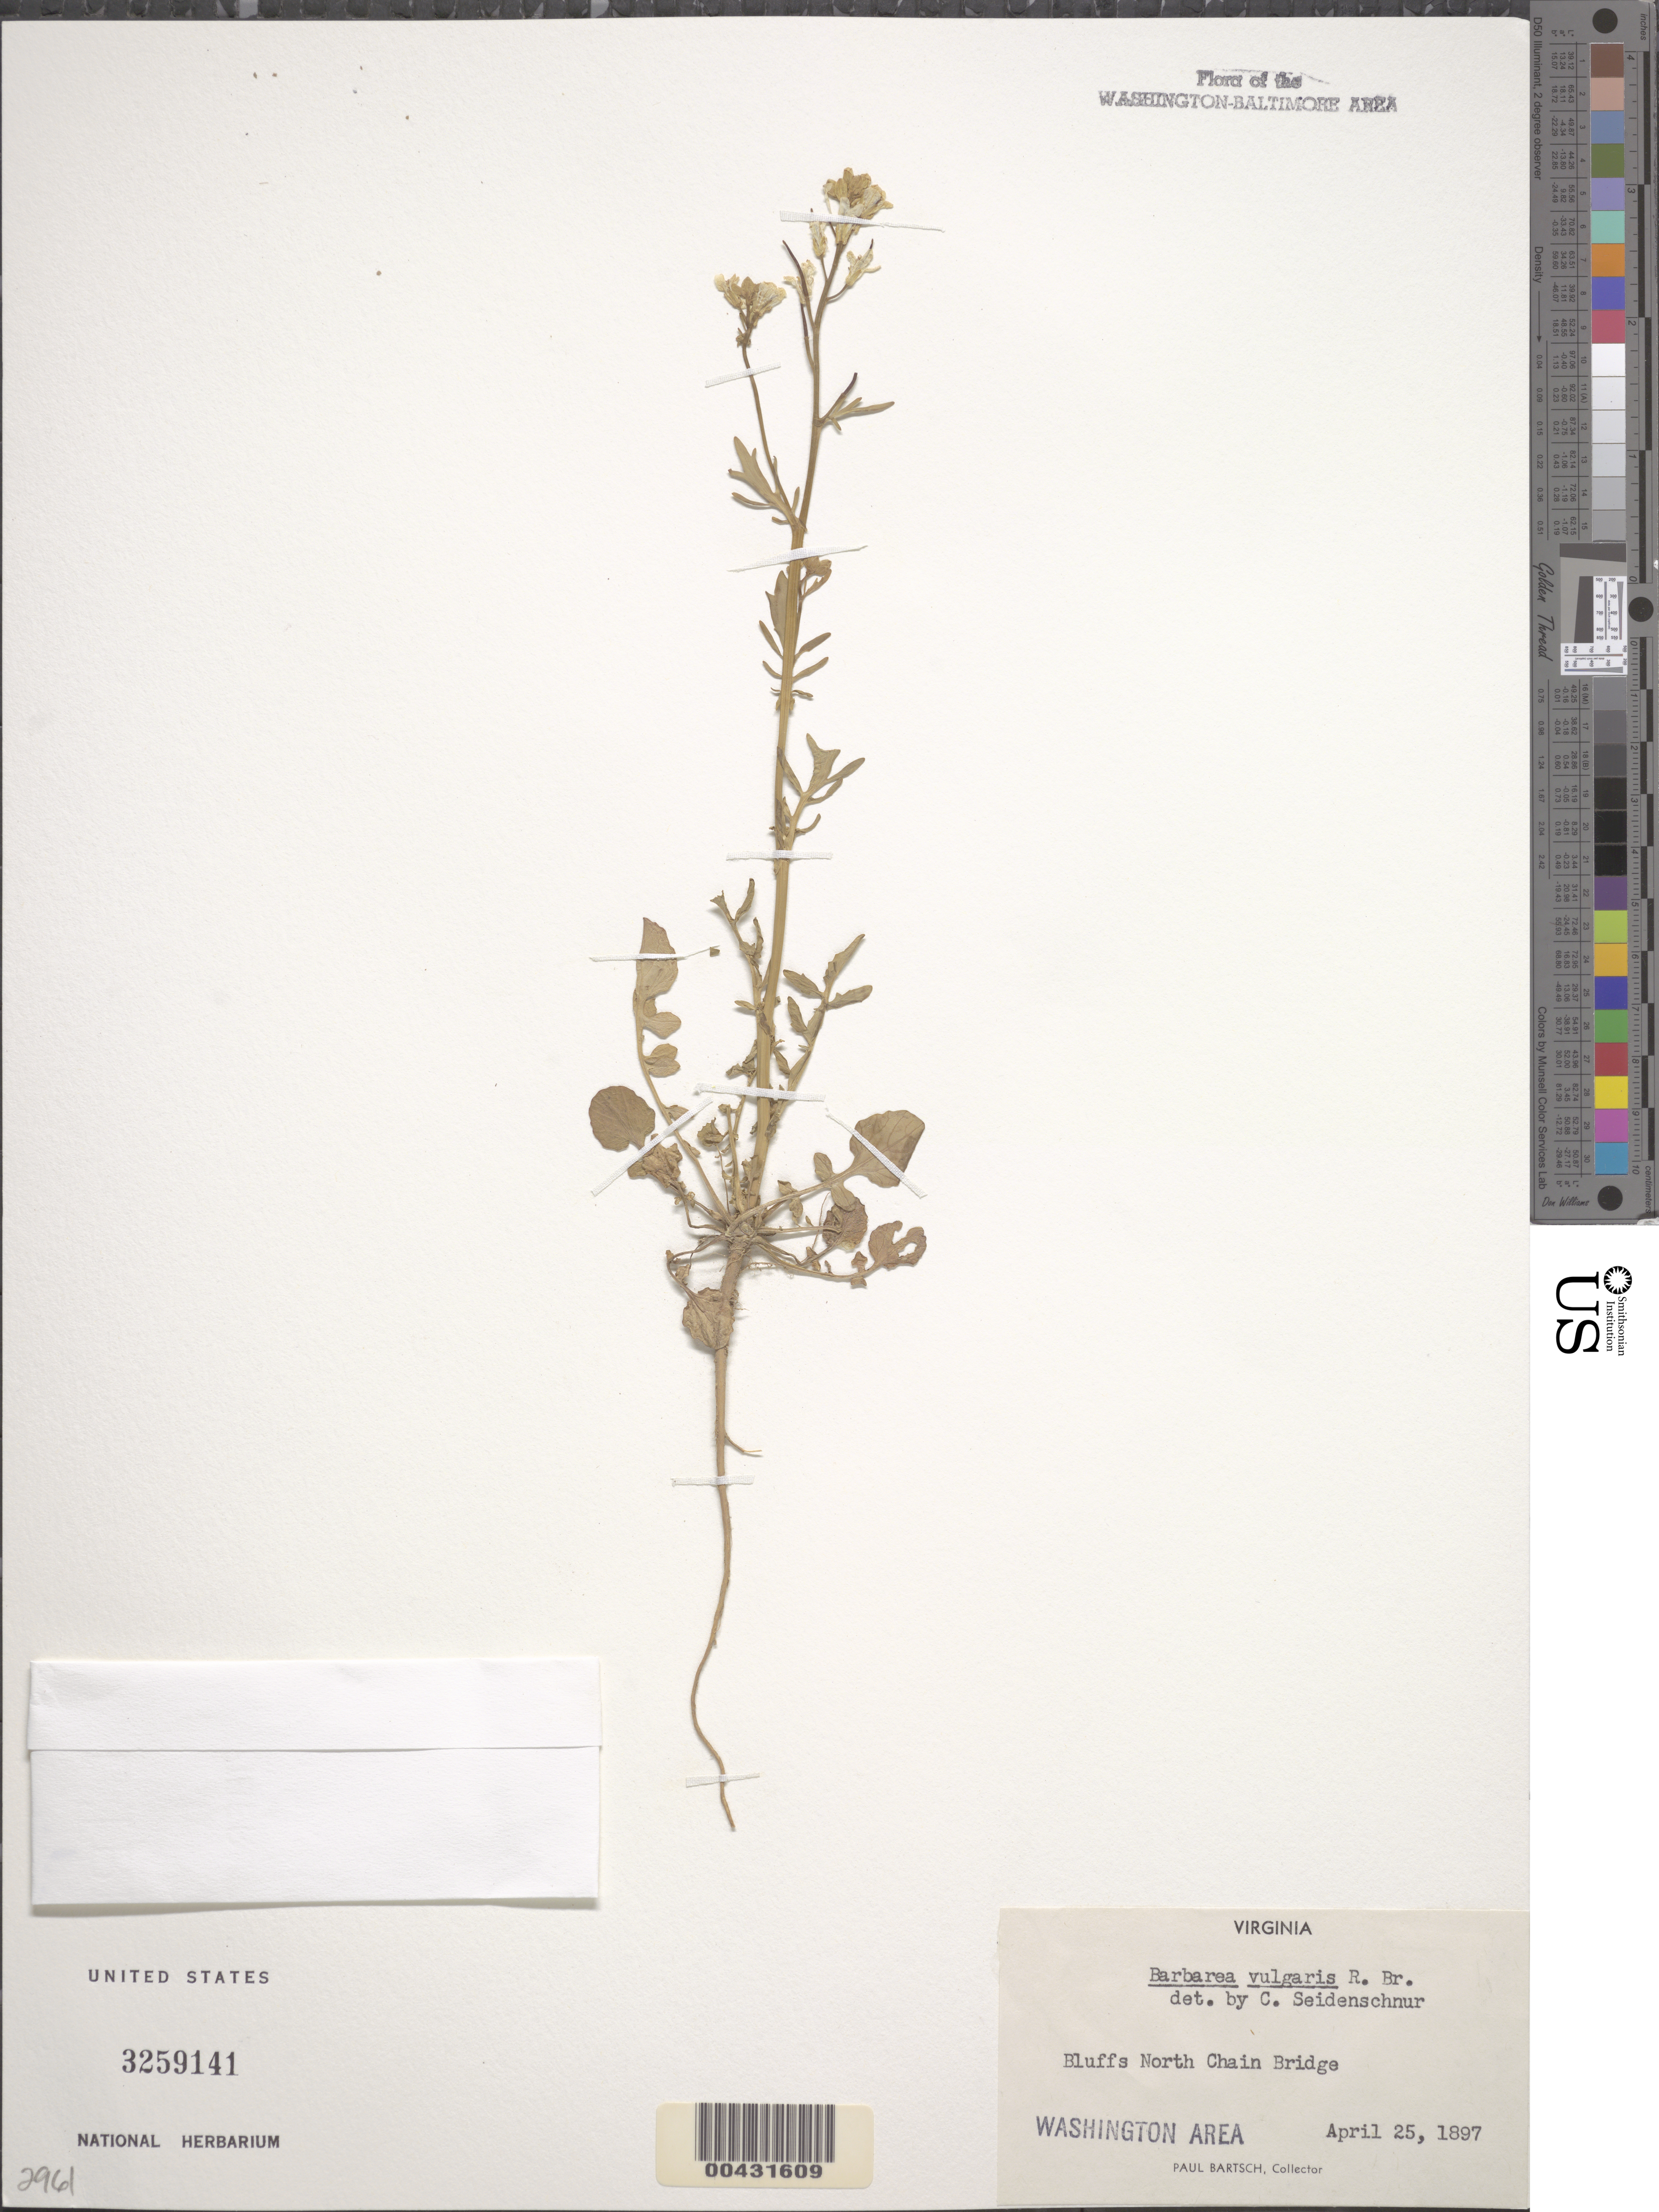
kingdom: Plantae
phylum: Tracheophyta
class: Magnoliopsida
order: Brassicales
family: Brassicaceae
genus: Barbarea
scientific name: Barbarea vulgaris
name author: W.T. Aiton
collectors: P. Bartsch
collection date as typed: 25 Apr 1897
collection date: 1897-04-25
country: United States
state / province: Virginia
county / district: Arlington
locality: N of Chain Bridge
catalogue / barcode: US 3259141